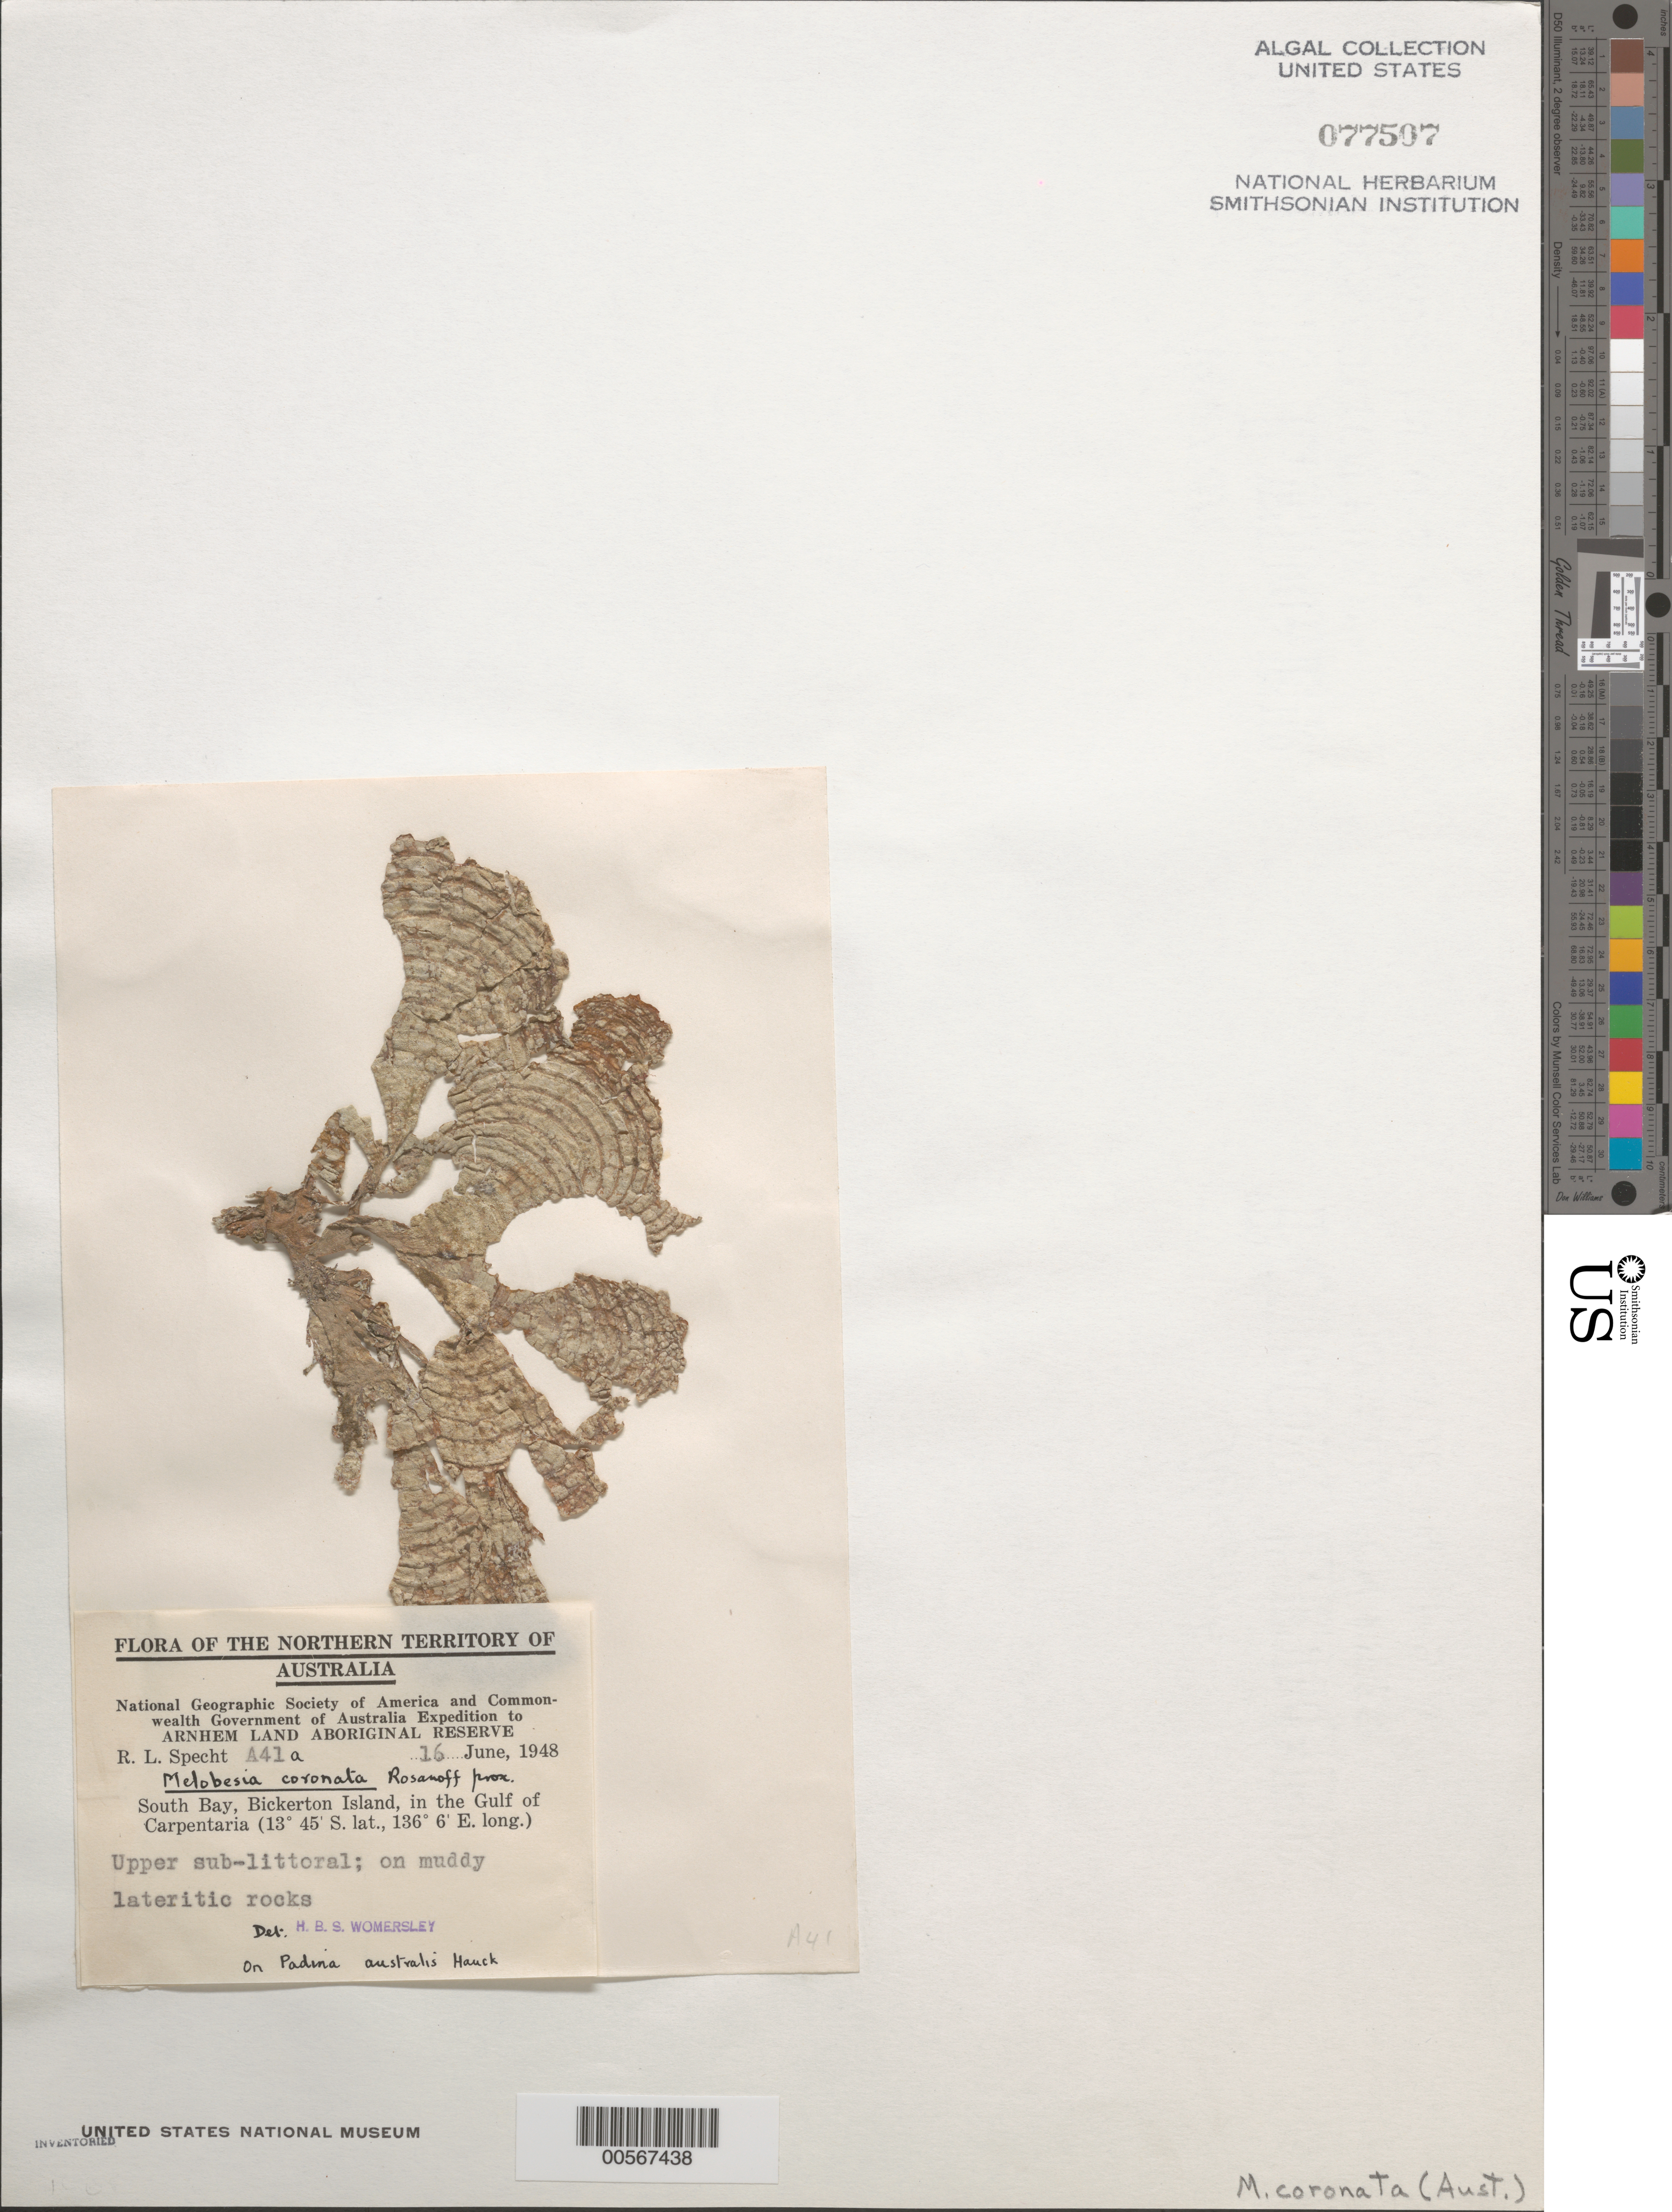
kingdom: Plantae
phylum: Rhodophyta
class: Florideophyceae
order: Corallinales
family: Corallinaceae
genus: Pneophyllum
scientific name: Pneophyllum coronatum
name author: (Rosanoff) Penrose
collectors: R. L. Specht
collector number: A41a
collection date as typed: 16 Jun 1948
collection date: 1948-06-16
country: Australia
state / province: Northern Territory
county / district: East Arnhem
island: Bickerton Island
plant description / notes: National Geographic Society of America and Commonwealth Government of Australia Expedition to Arnhem Land Aboriginal Reserve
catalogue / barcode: US 77507